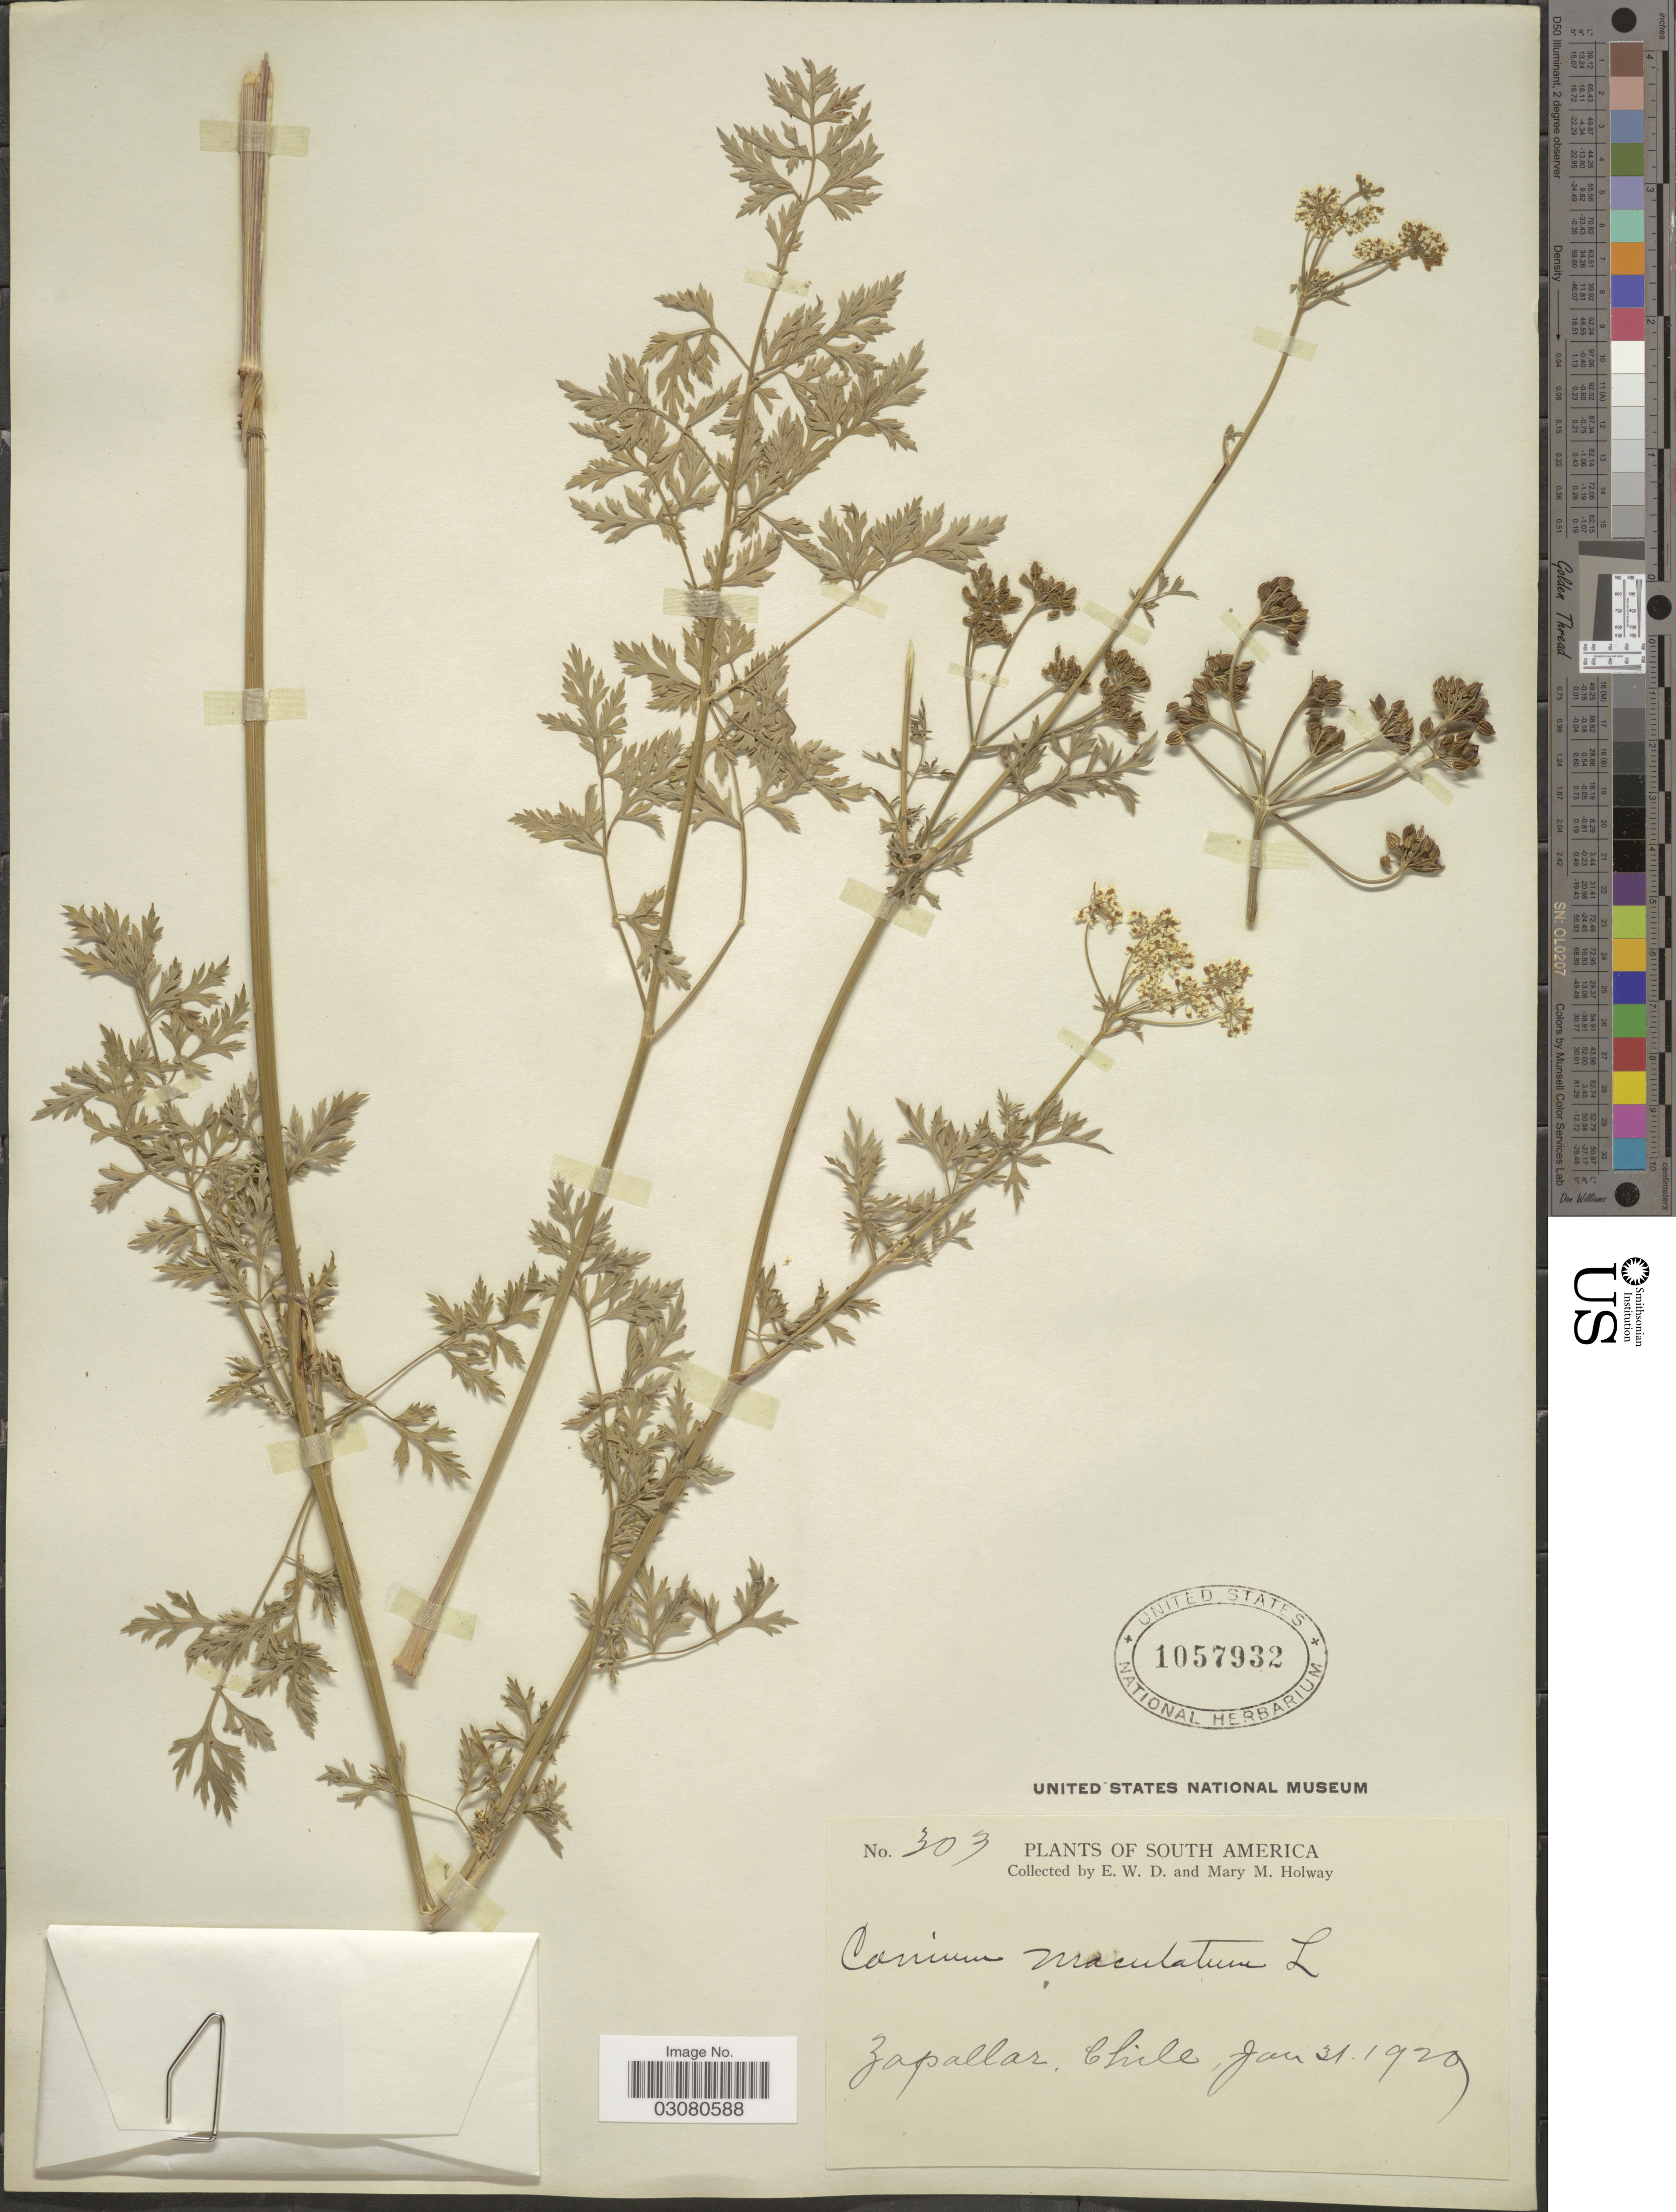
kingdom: Plantae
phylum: Tracheophyta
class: Magnoliopsida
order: Apiales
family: Apiaceae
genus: Conium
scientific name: Conium maculatum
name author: L.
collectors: E. W. D. Holway & M. M. Holway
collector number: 303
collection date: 1929-01-31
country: Chile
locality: Zapallar.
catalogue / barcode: US 1057932